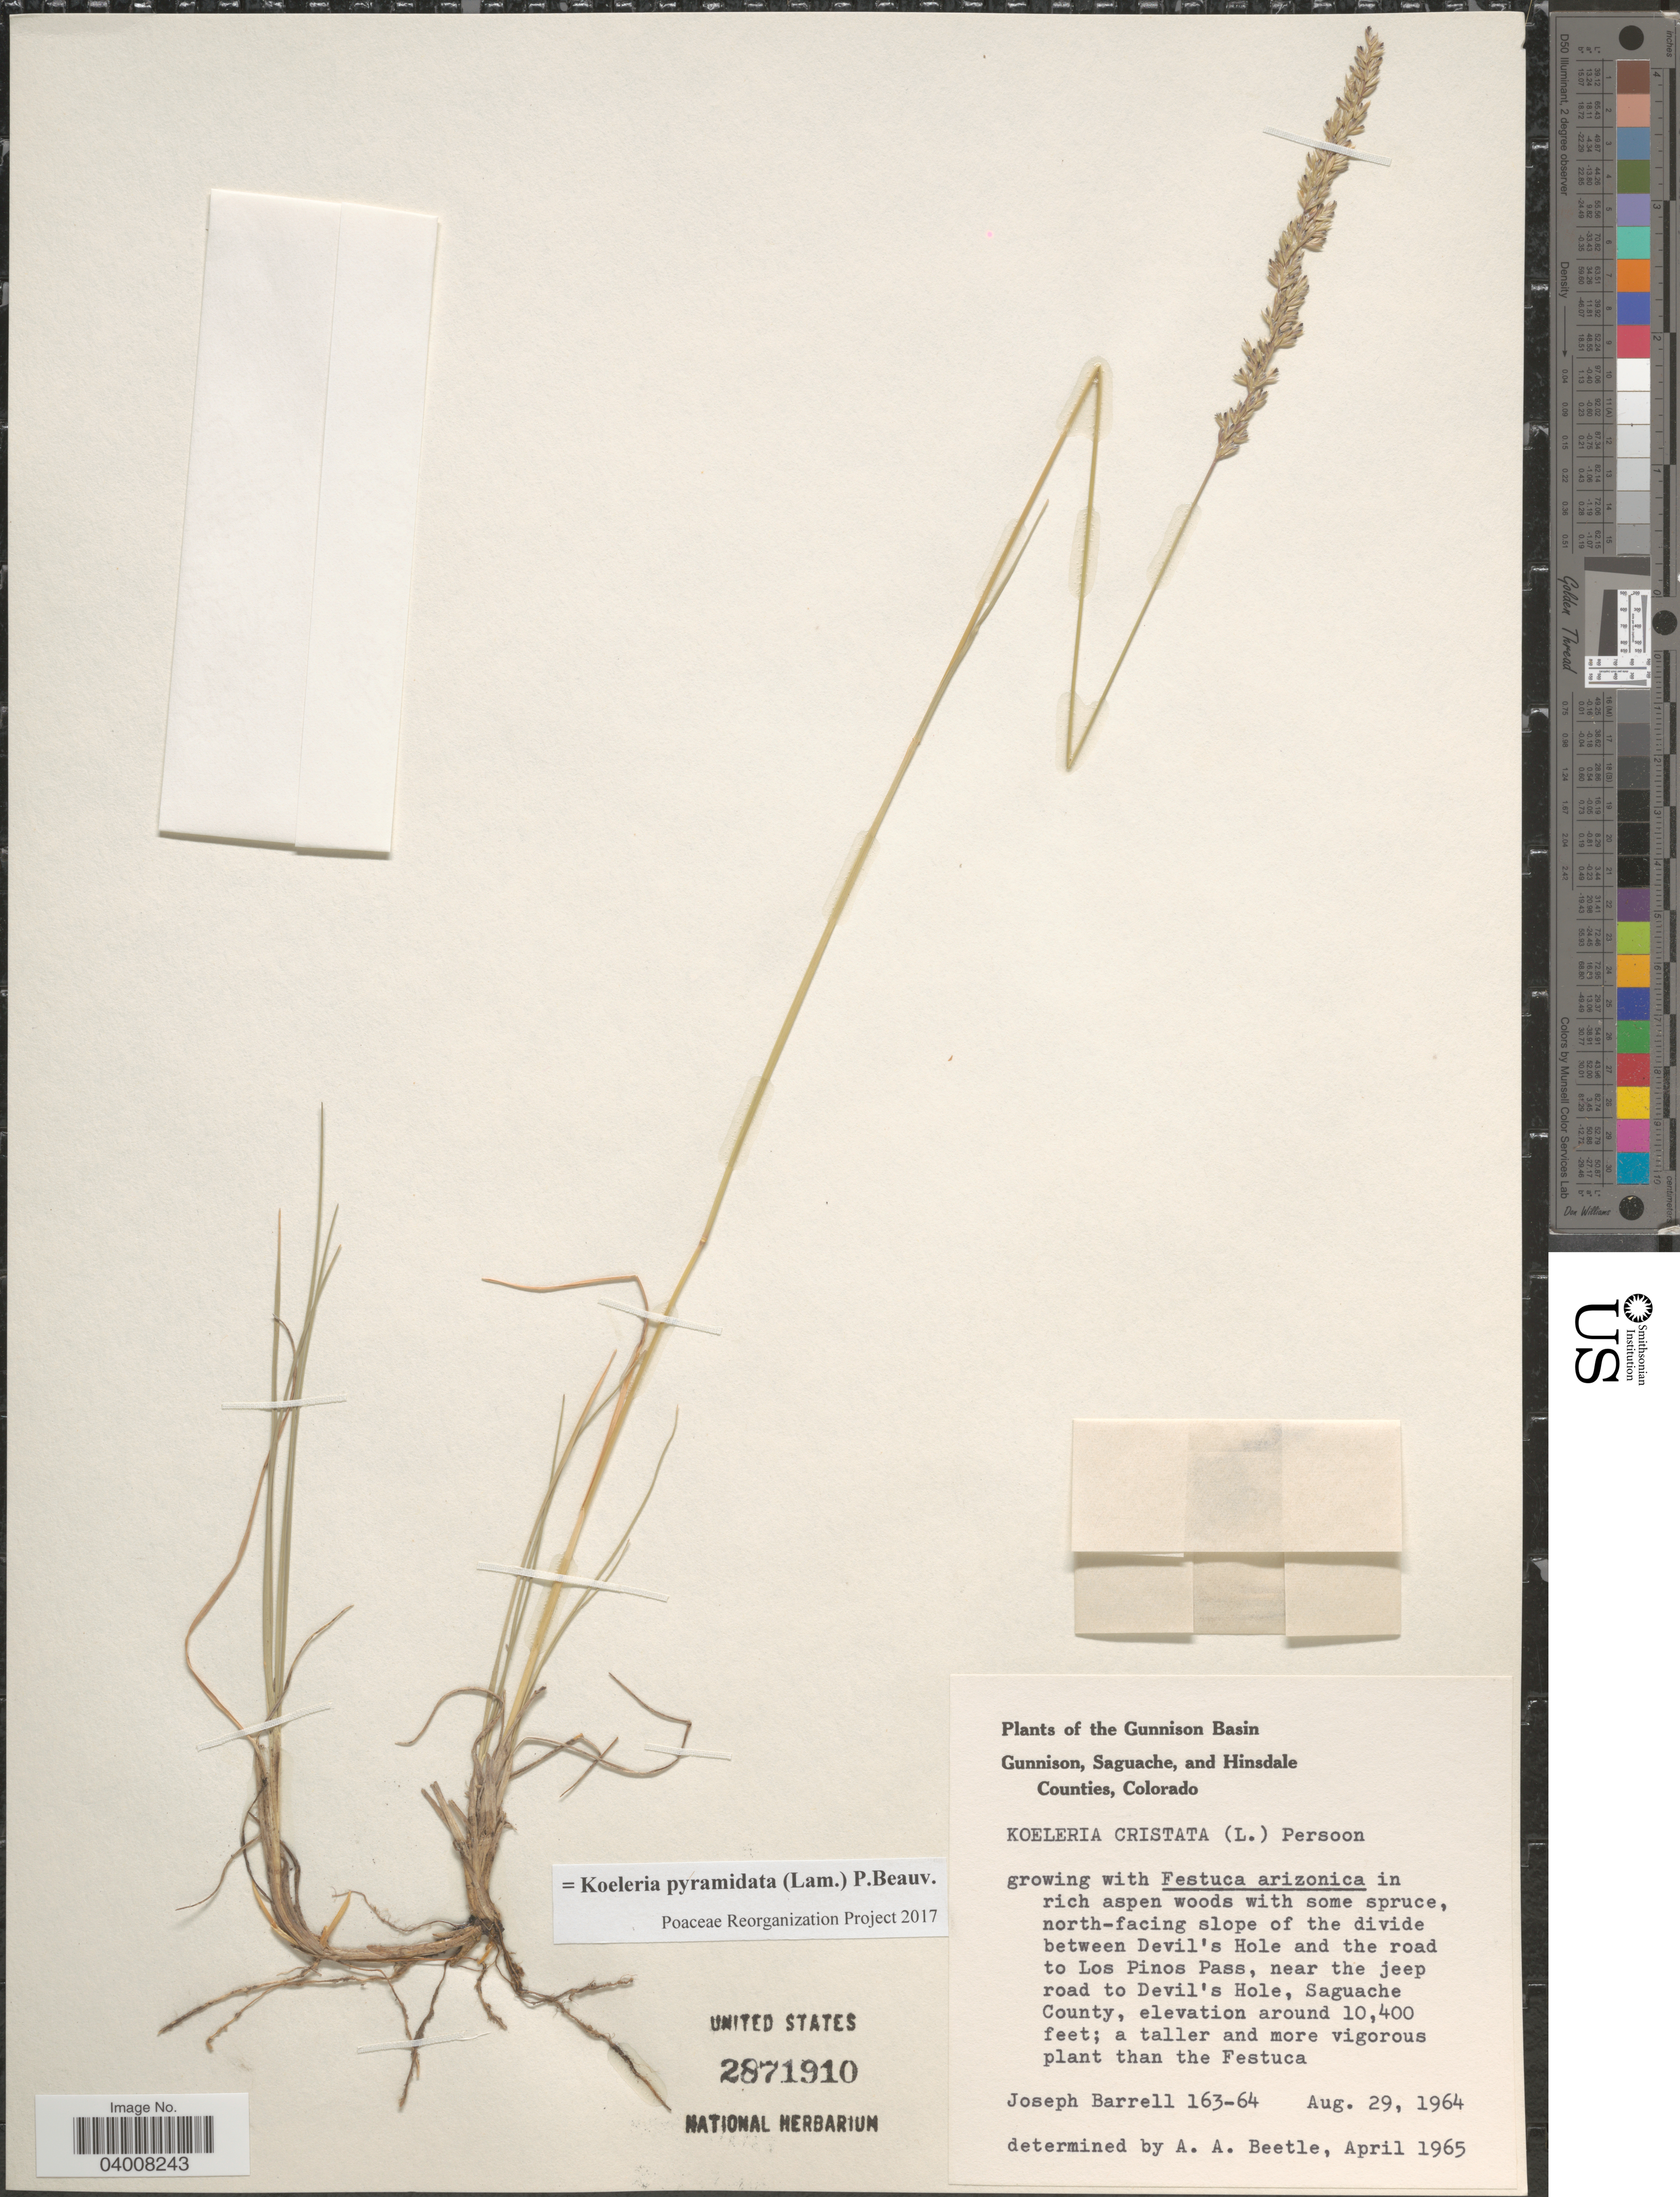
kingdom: Plantae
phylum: Tracheophyta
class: Liliopsida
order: Poales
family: Poaceae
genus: Koeleria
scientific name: Koeleria pyramidata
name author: (Lam.) P. Beauv.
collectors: J. Barrell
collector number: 163-64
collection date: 1964-08-29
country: United States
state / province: Colorado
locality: The Gunnison Basin. North-facing slope of the divide between Devil's Hole and the road to Los Pinos Pass, near the jeep road to Devil's Hole, Saguache County.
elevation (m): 3170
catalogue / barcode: US 2871910